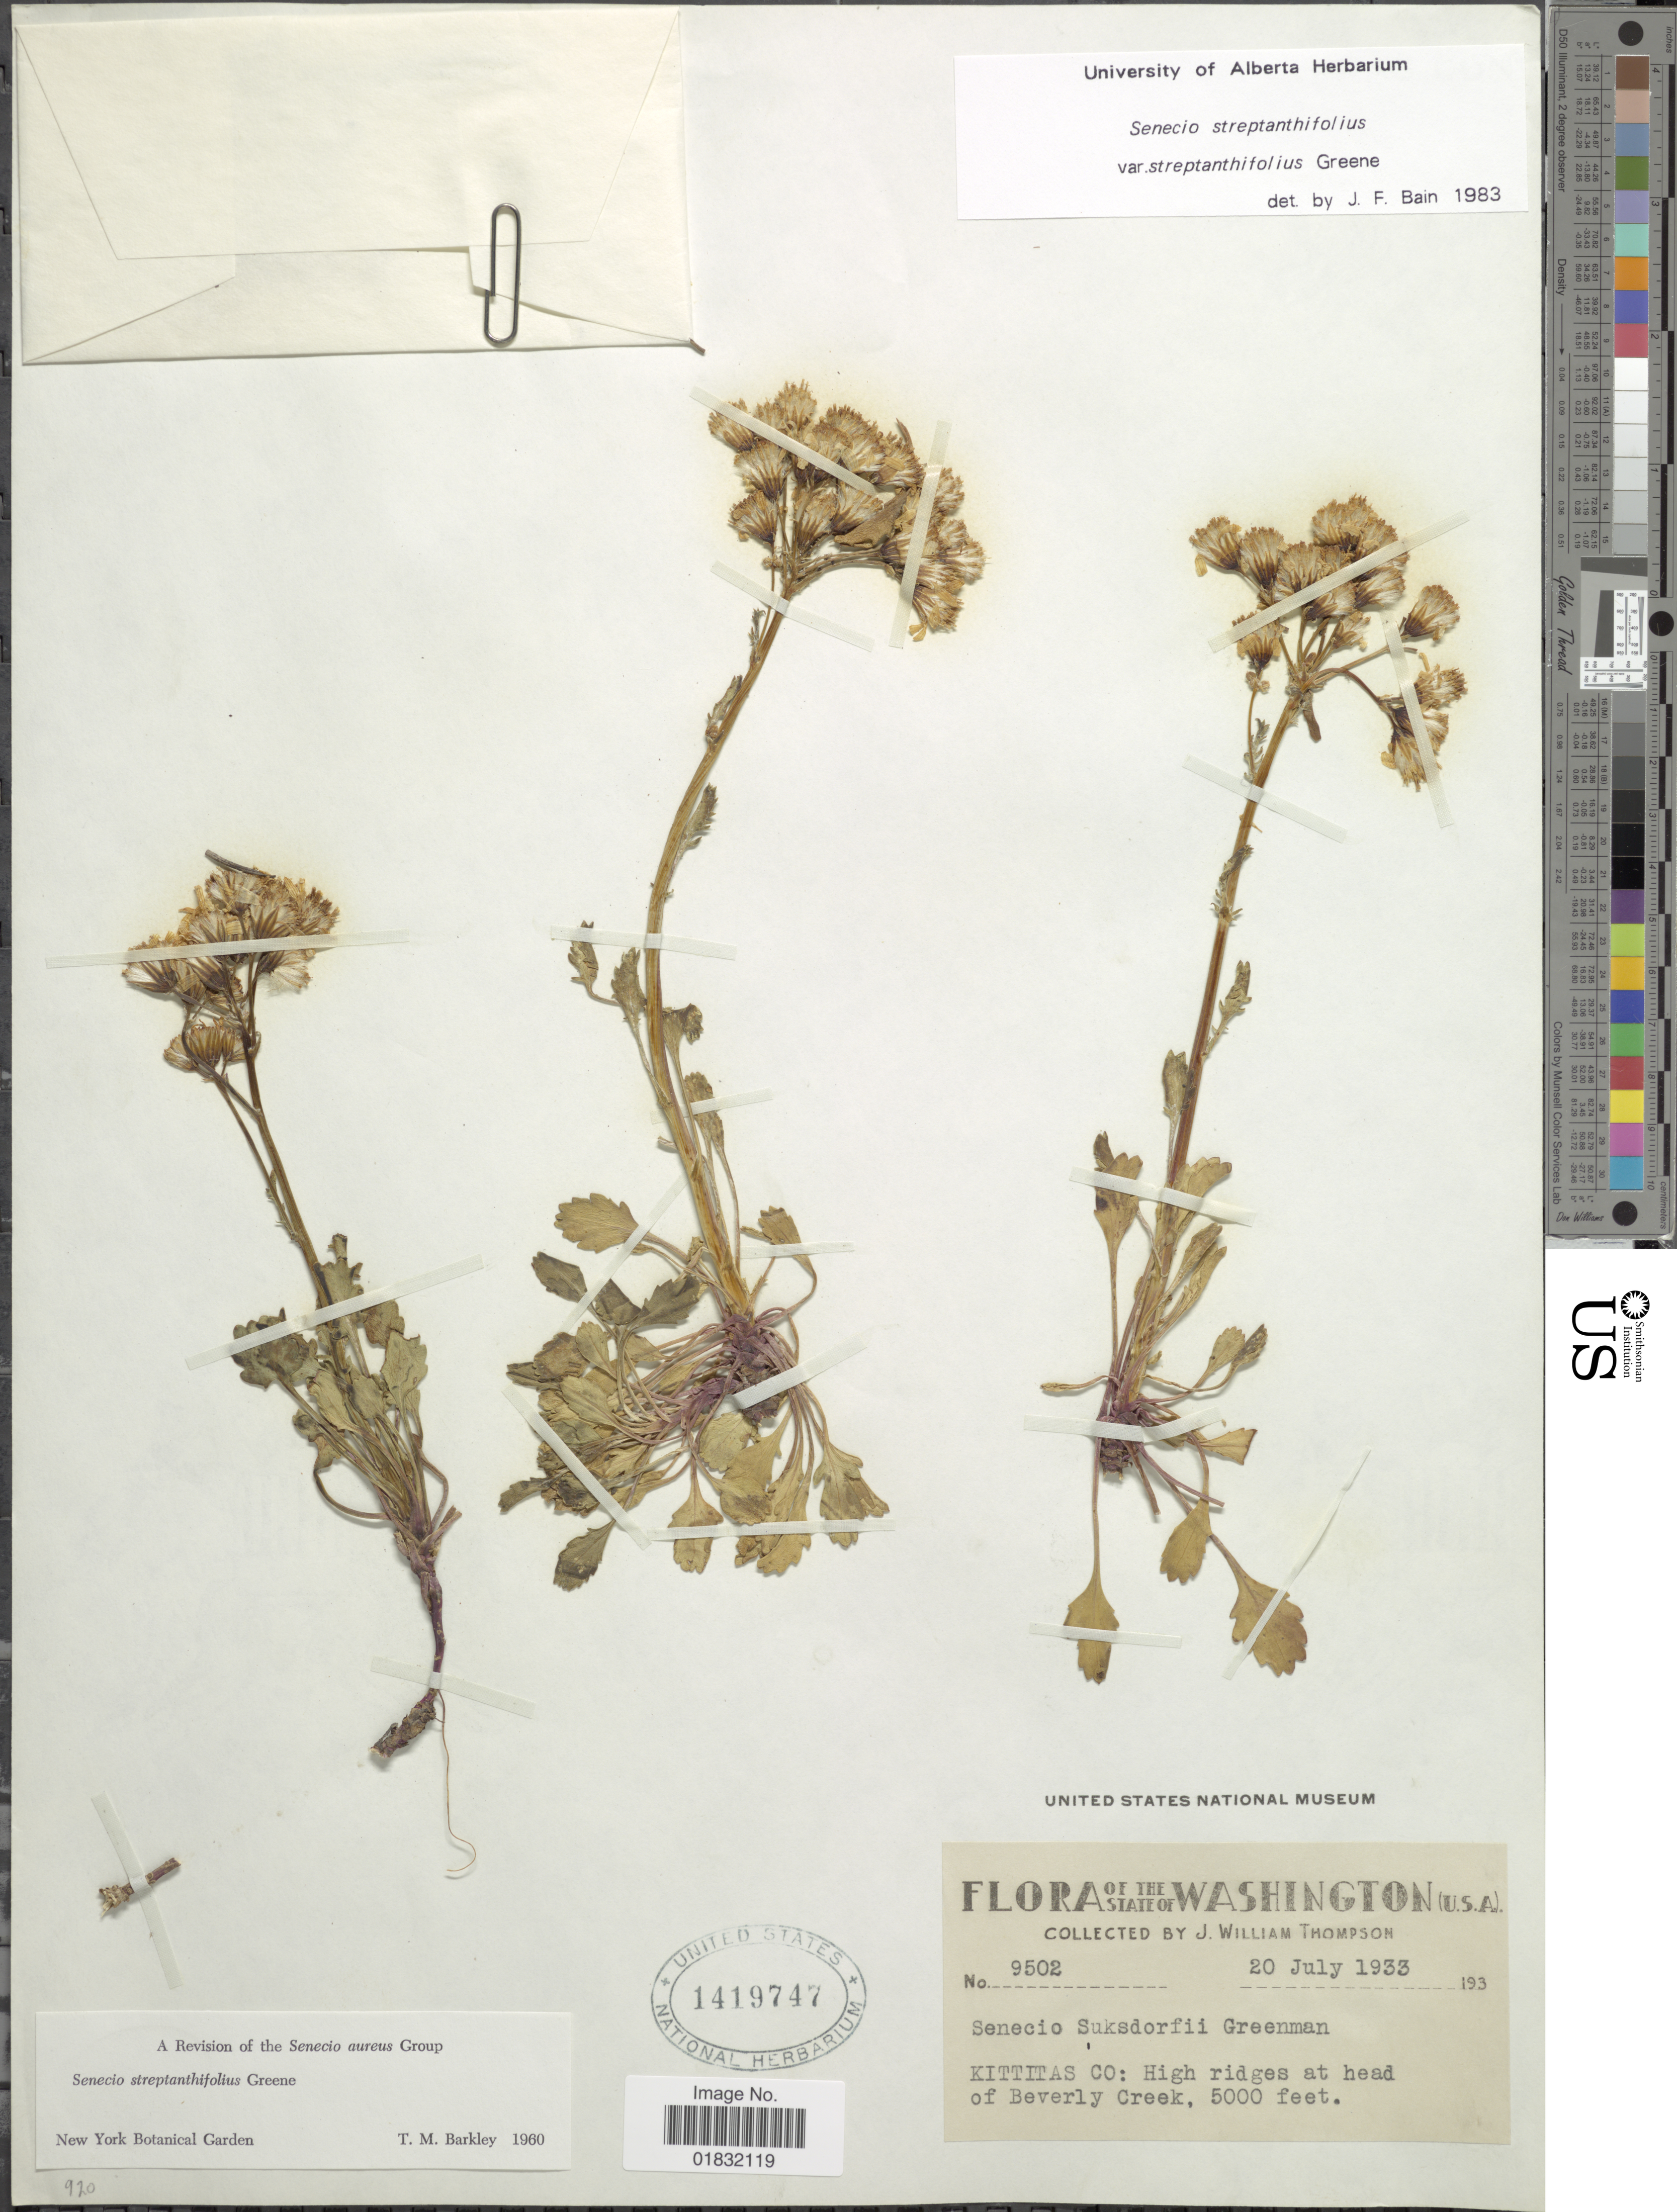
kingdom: Plantae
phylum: Tracheophyta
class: Magnoliopsida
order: Asterales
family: Asteraceae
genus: Packera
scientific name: Packera streptanthifolia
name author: (Greene) W.A. Weber & Á. Löve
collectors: J. W. Thompson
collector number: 9502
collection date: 1933-07-20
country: United States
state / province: Washington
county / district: Kittitas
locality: Kittitas Co: High ridges at head of Beaverly Creek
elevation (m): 1524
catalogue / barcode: US 1419747